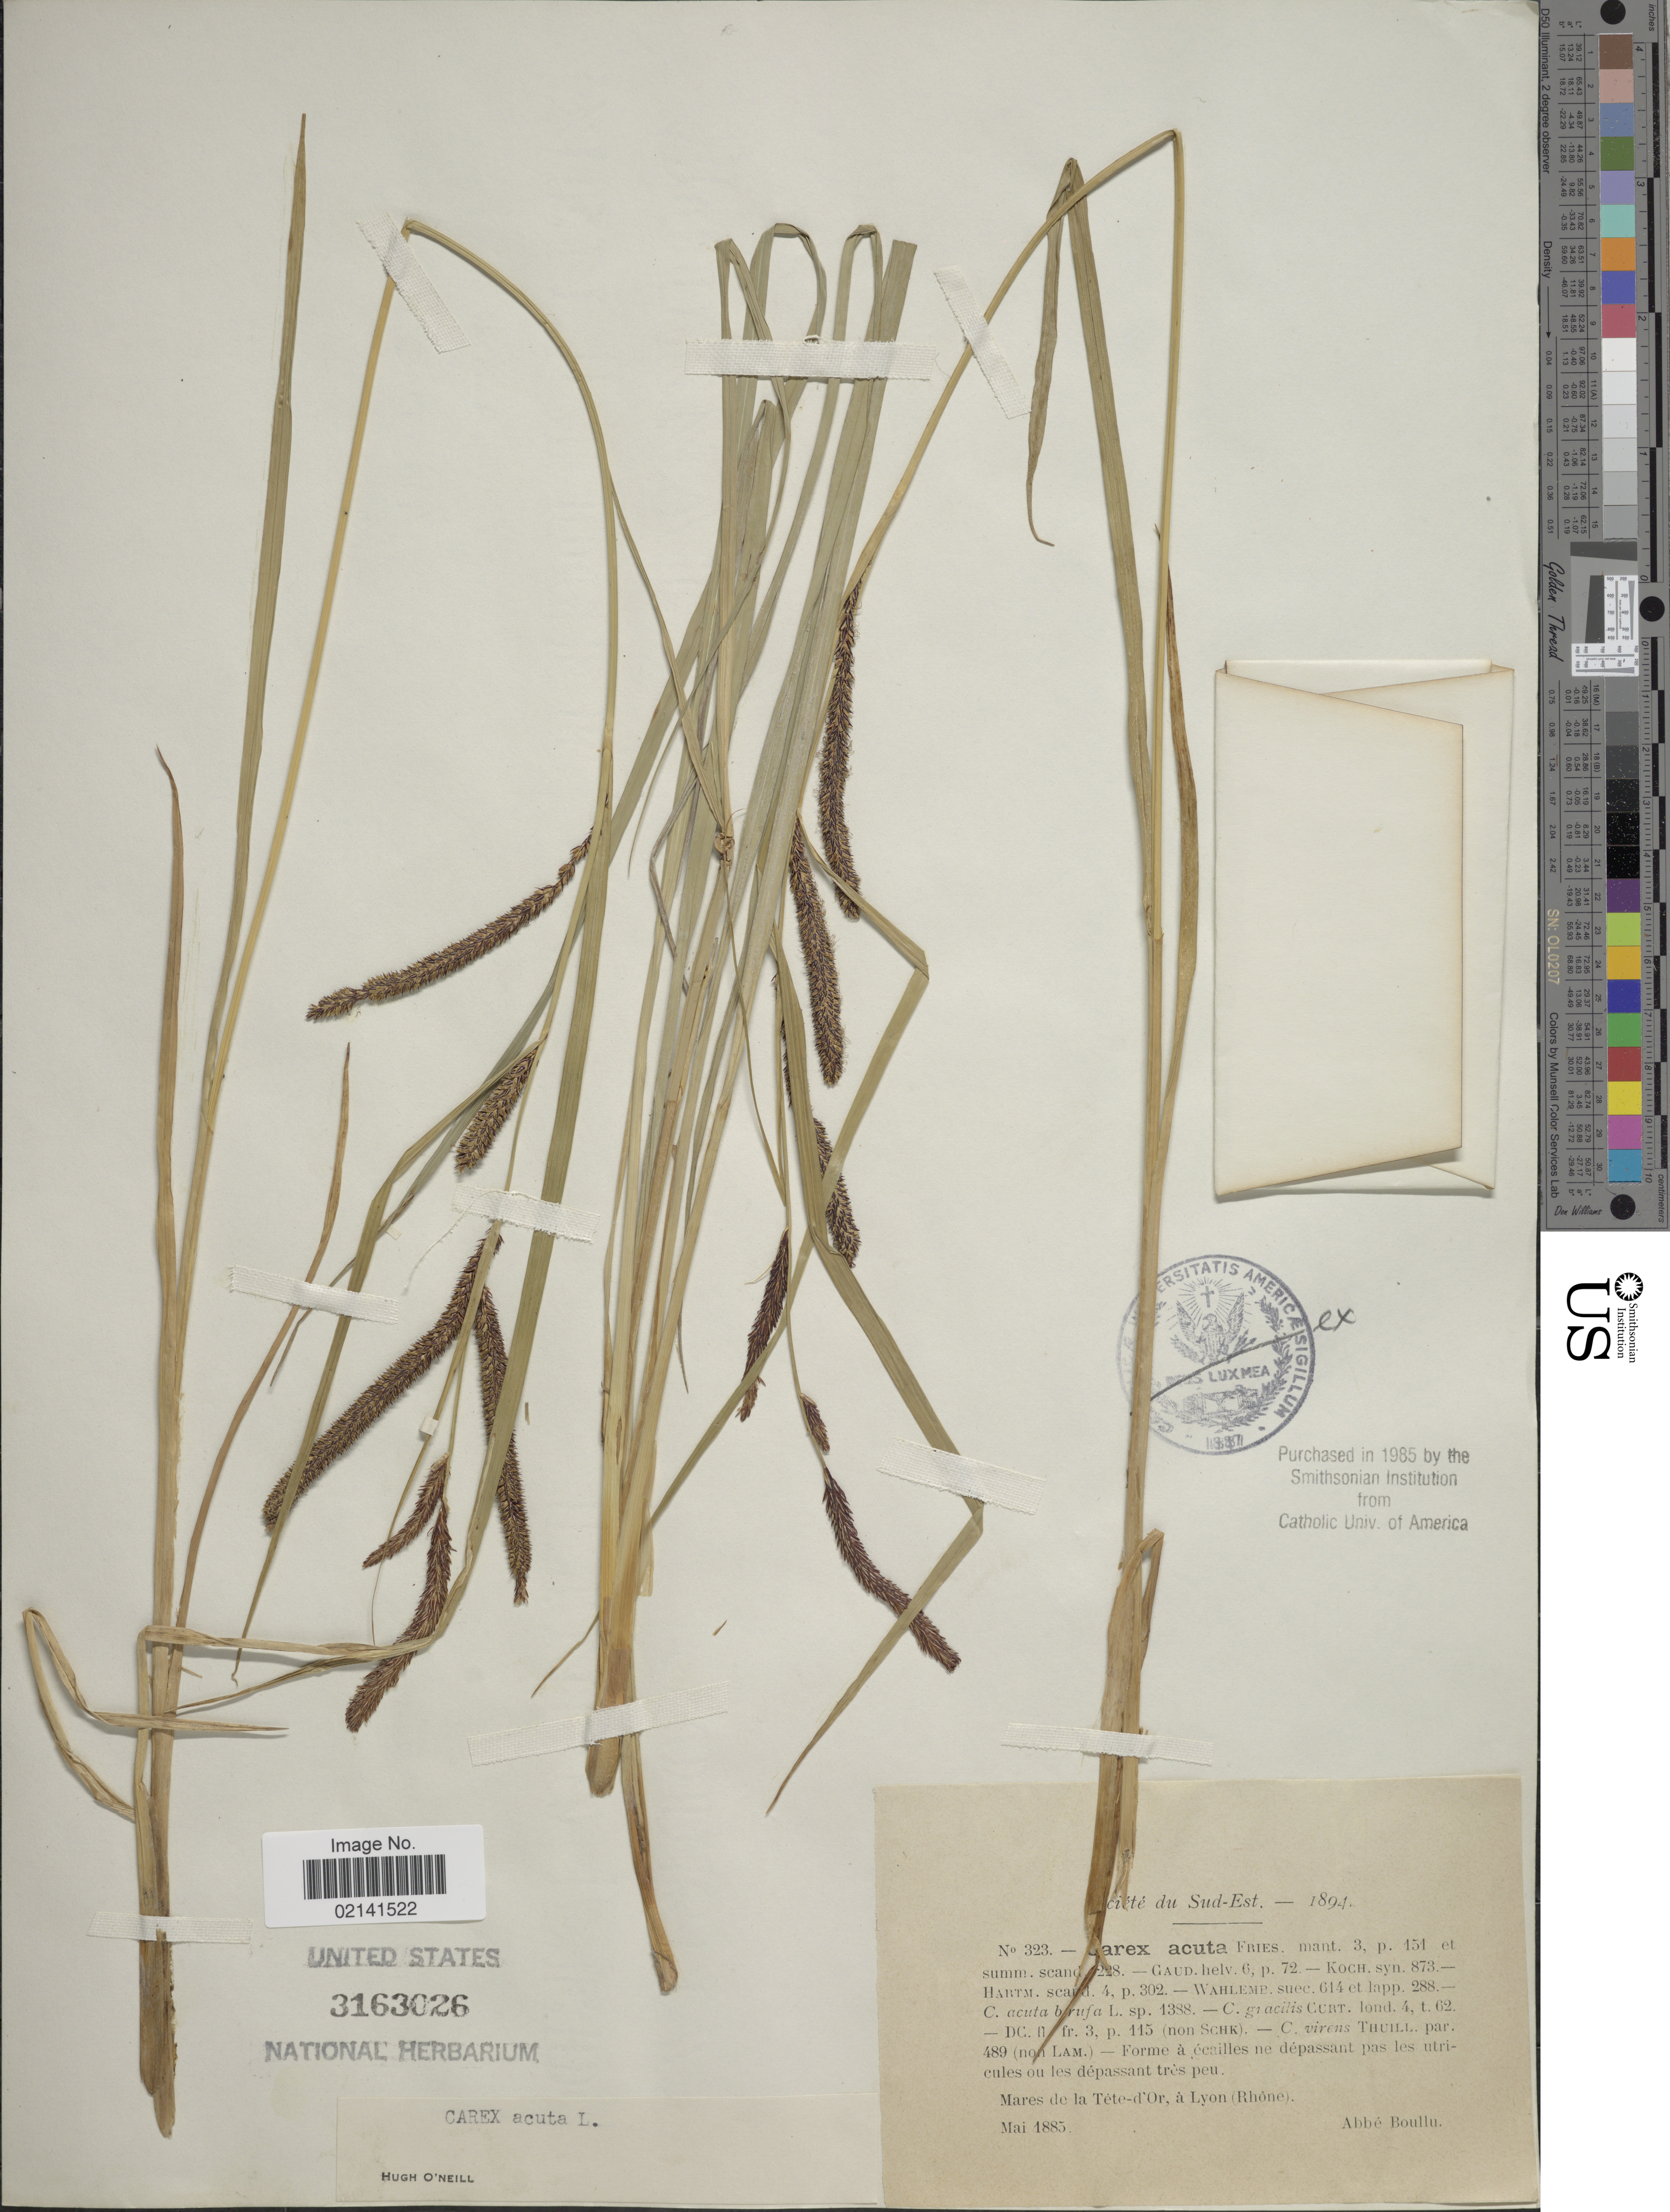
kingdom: Plantae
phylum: Tracheophyta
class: Liliopsida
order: Poales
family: Cyperaceae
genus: Carex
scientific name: Carex acuta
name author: L.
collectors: A. Boullu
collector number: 323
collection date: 1885-05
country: France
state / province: Auvergne-Rhône-Alpes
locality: Sud-Est, Mares de la Tete-d'Or, a Lyon (Rhone).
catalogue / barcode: US 3163026